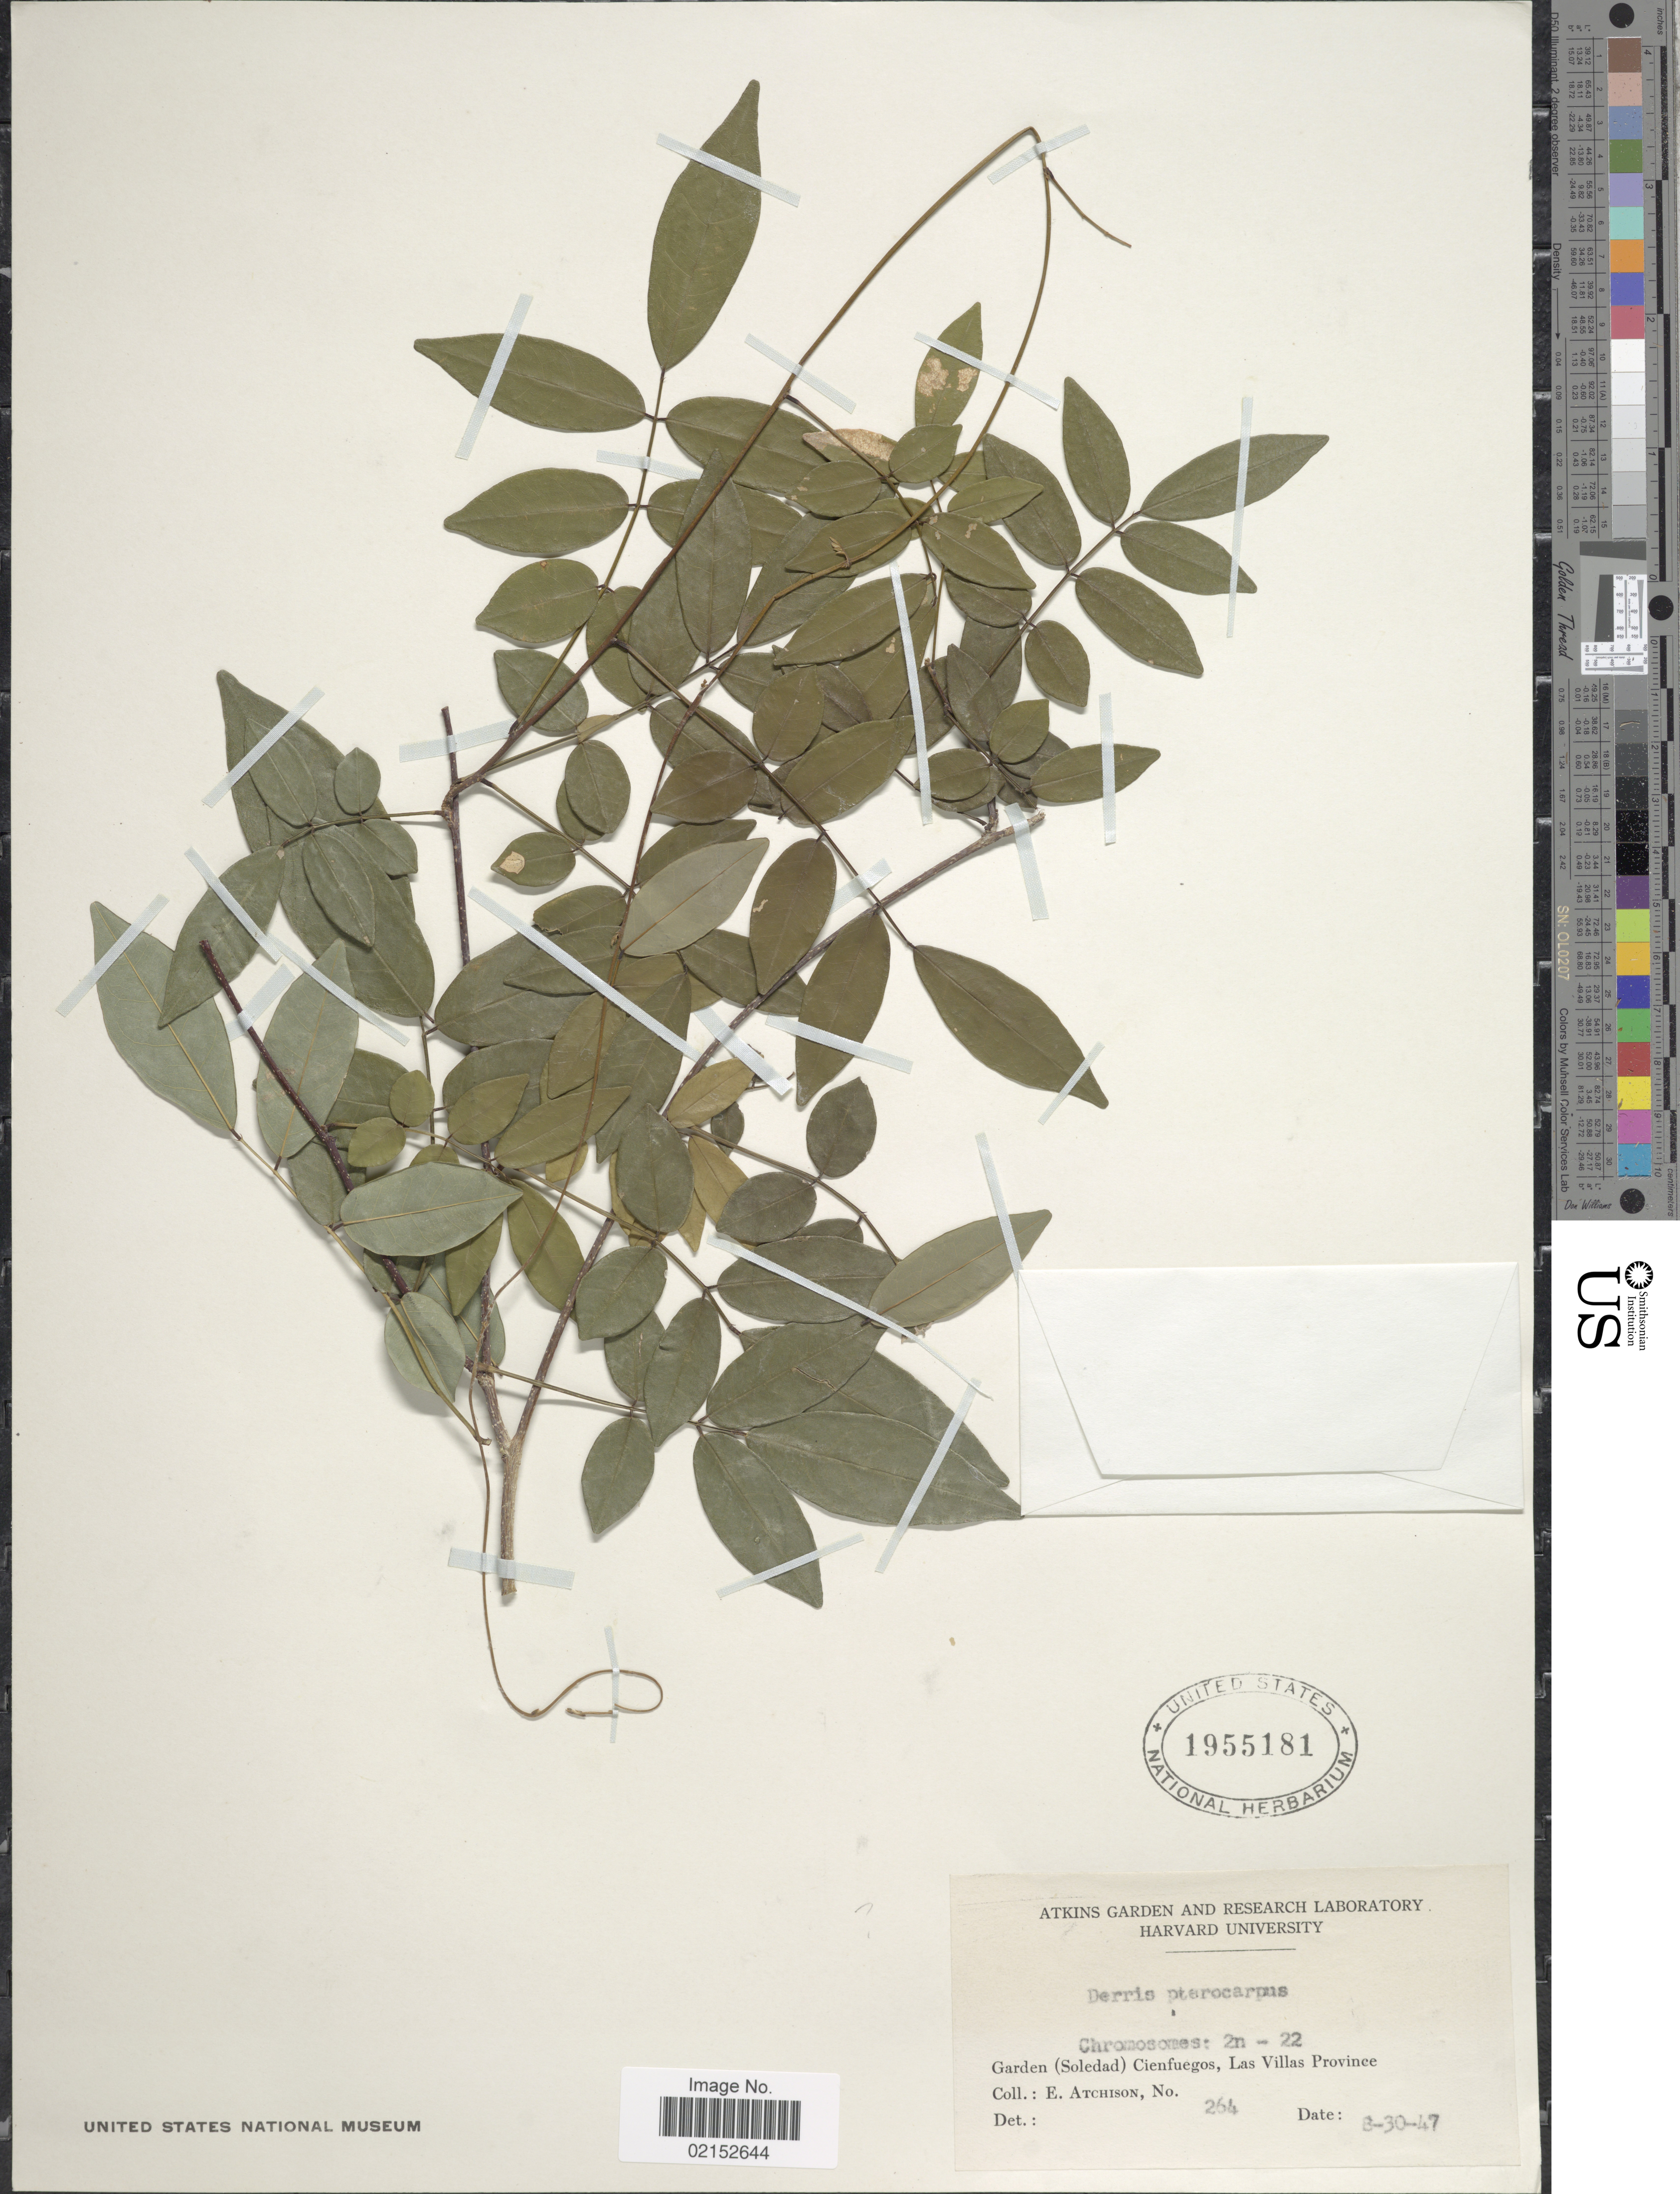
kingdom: Plantae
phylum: Tracheophyta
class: Magnoliopsida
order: Fabales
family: Fabaceae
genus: Derris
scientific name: Derris pterocarpus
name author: (DC.) Killip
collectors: E. Atchison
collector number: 264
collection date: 1947-08-30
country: Cuba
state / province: Las Villas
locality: Garden (Soledad) Cienfuegos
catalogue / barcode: US 1955181